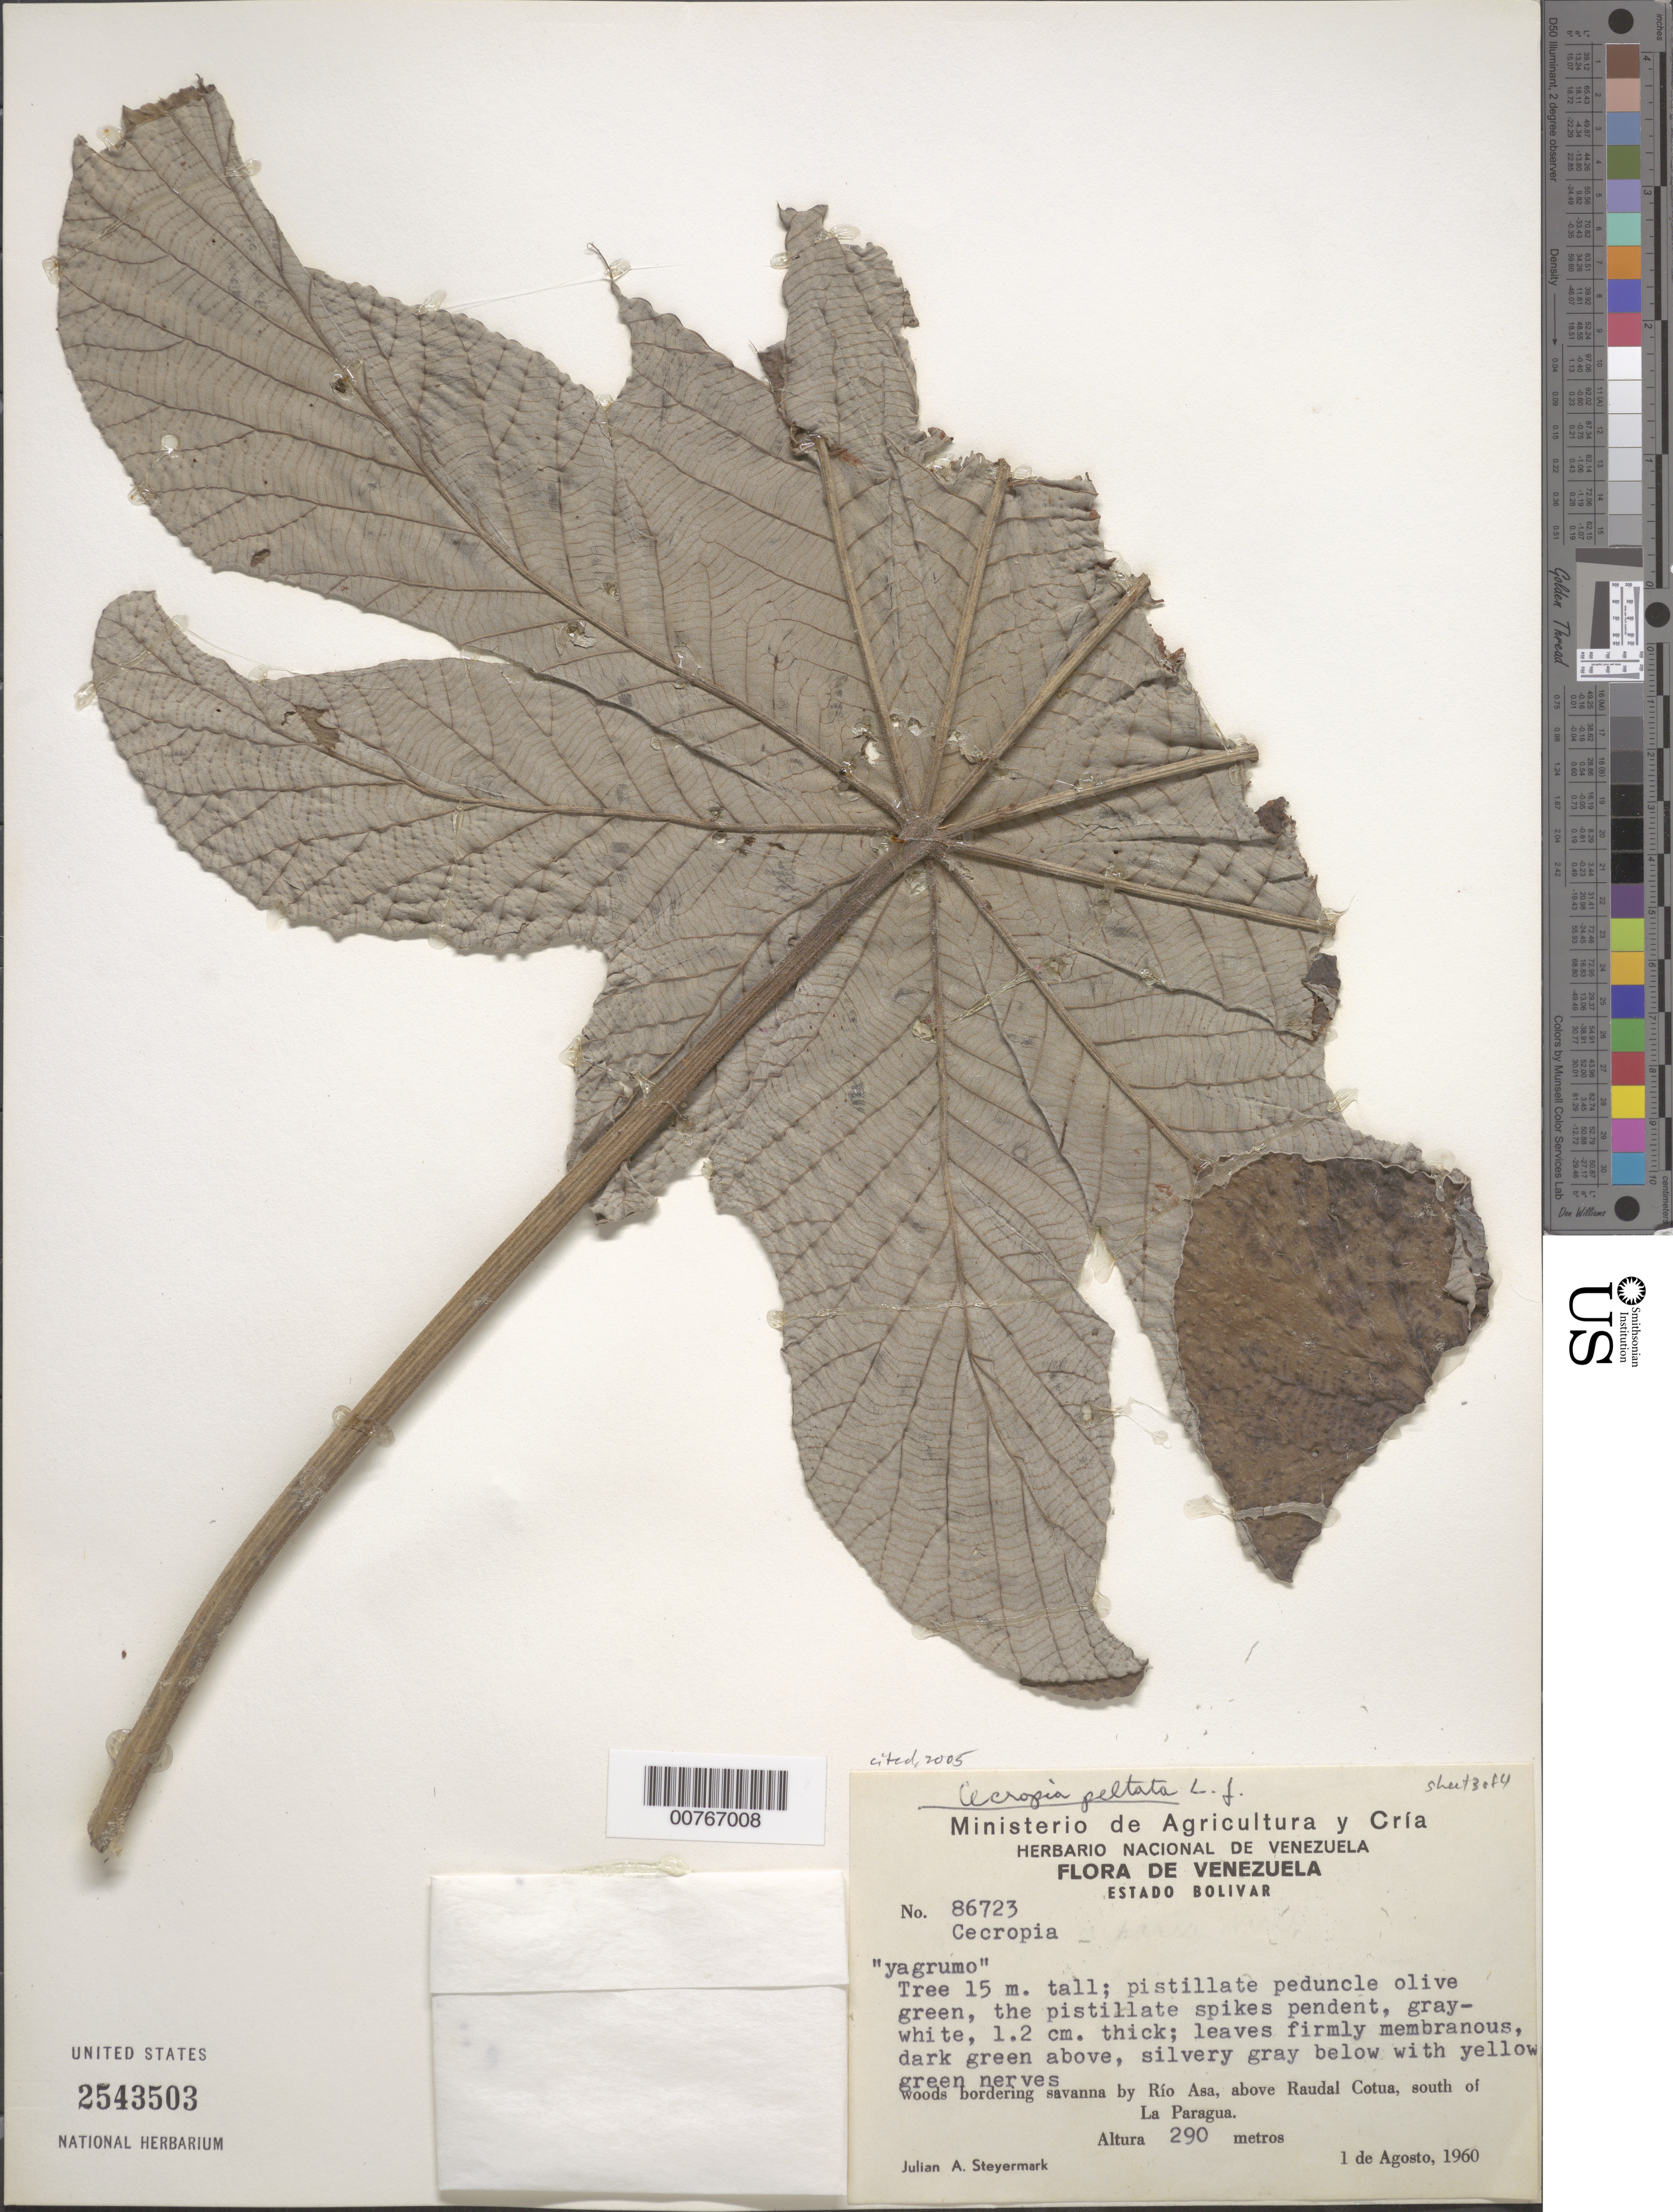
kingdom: Plantae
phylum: Tracheophyta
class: Magnoliopsida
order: Rosales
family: Urticaceae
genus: Cecropia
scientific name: Cecropia peltata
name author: L.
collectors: J. Steyermark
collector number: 86723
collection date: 1960-08-01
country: Colombia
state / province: Bolívar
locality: Woods bordering savanna by Río Asa, above Raudal Cotua, south of La Paragua.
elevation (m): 290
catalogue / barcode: US 2543503